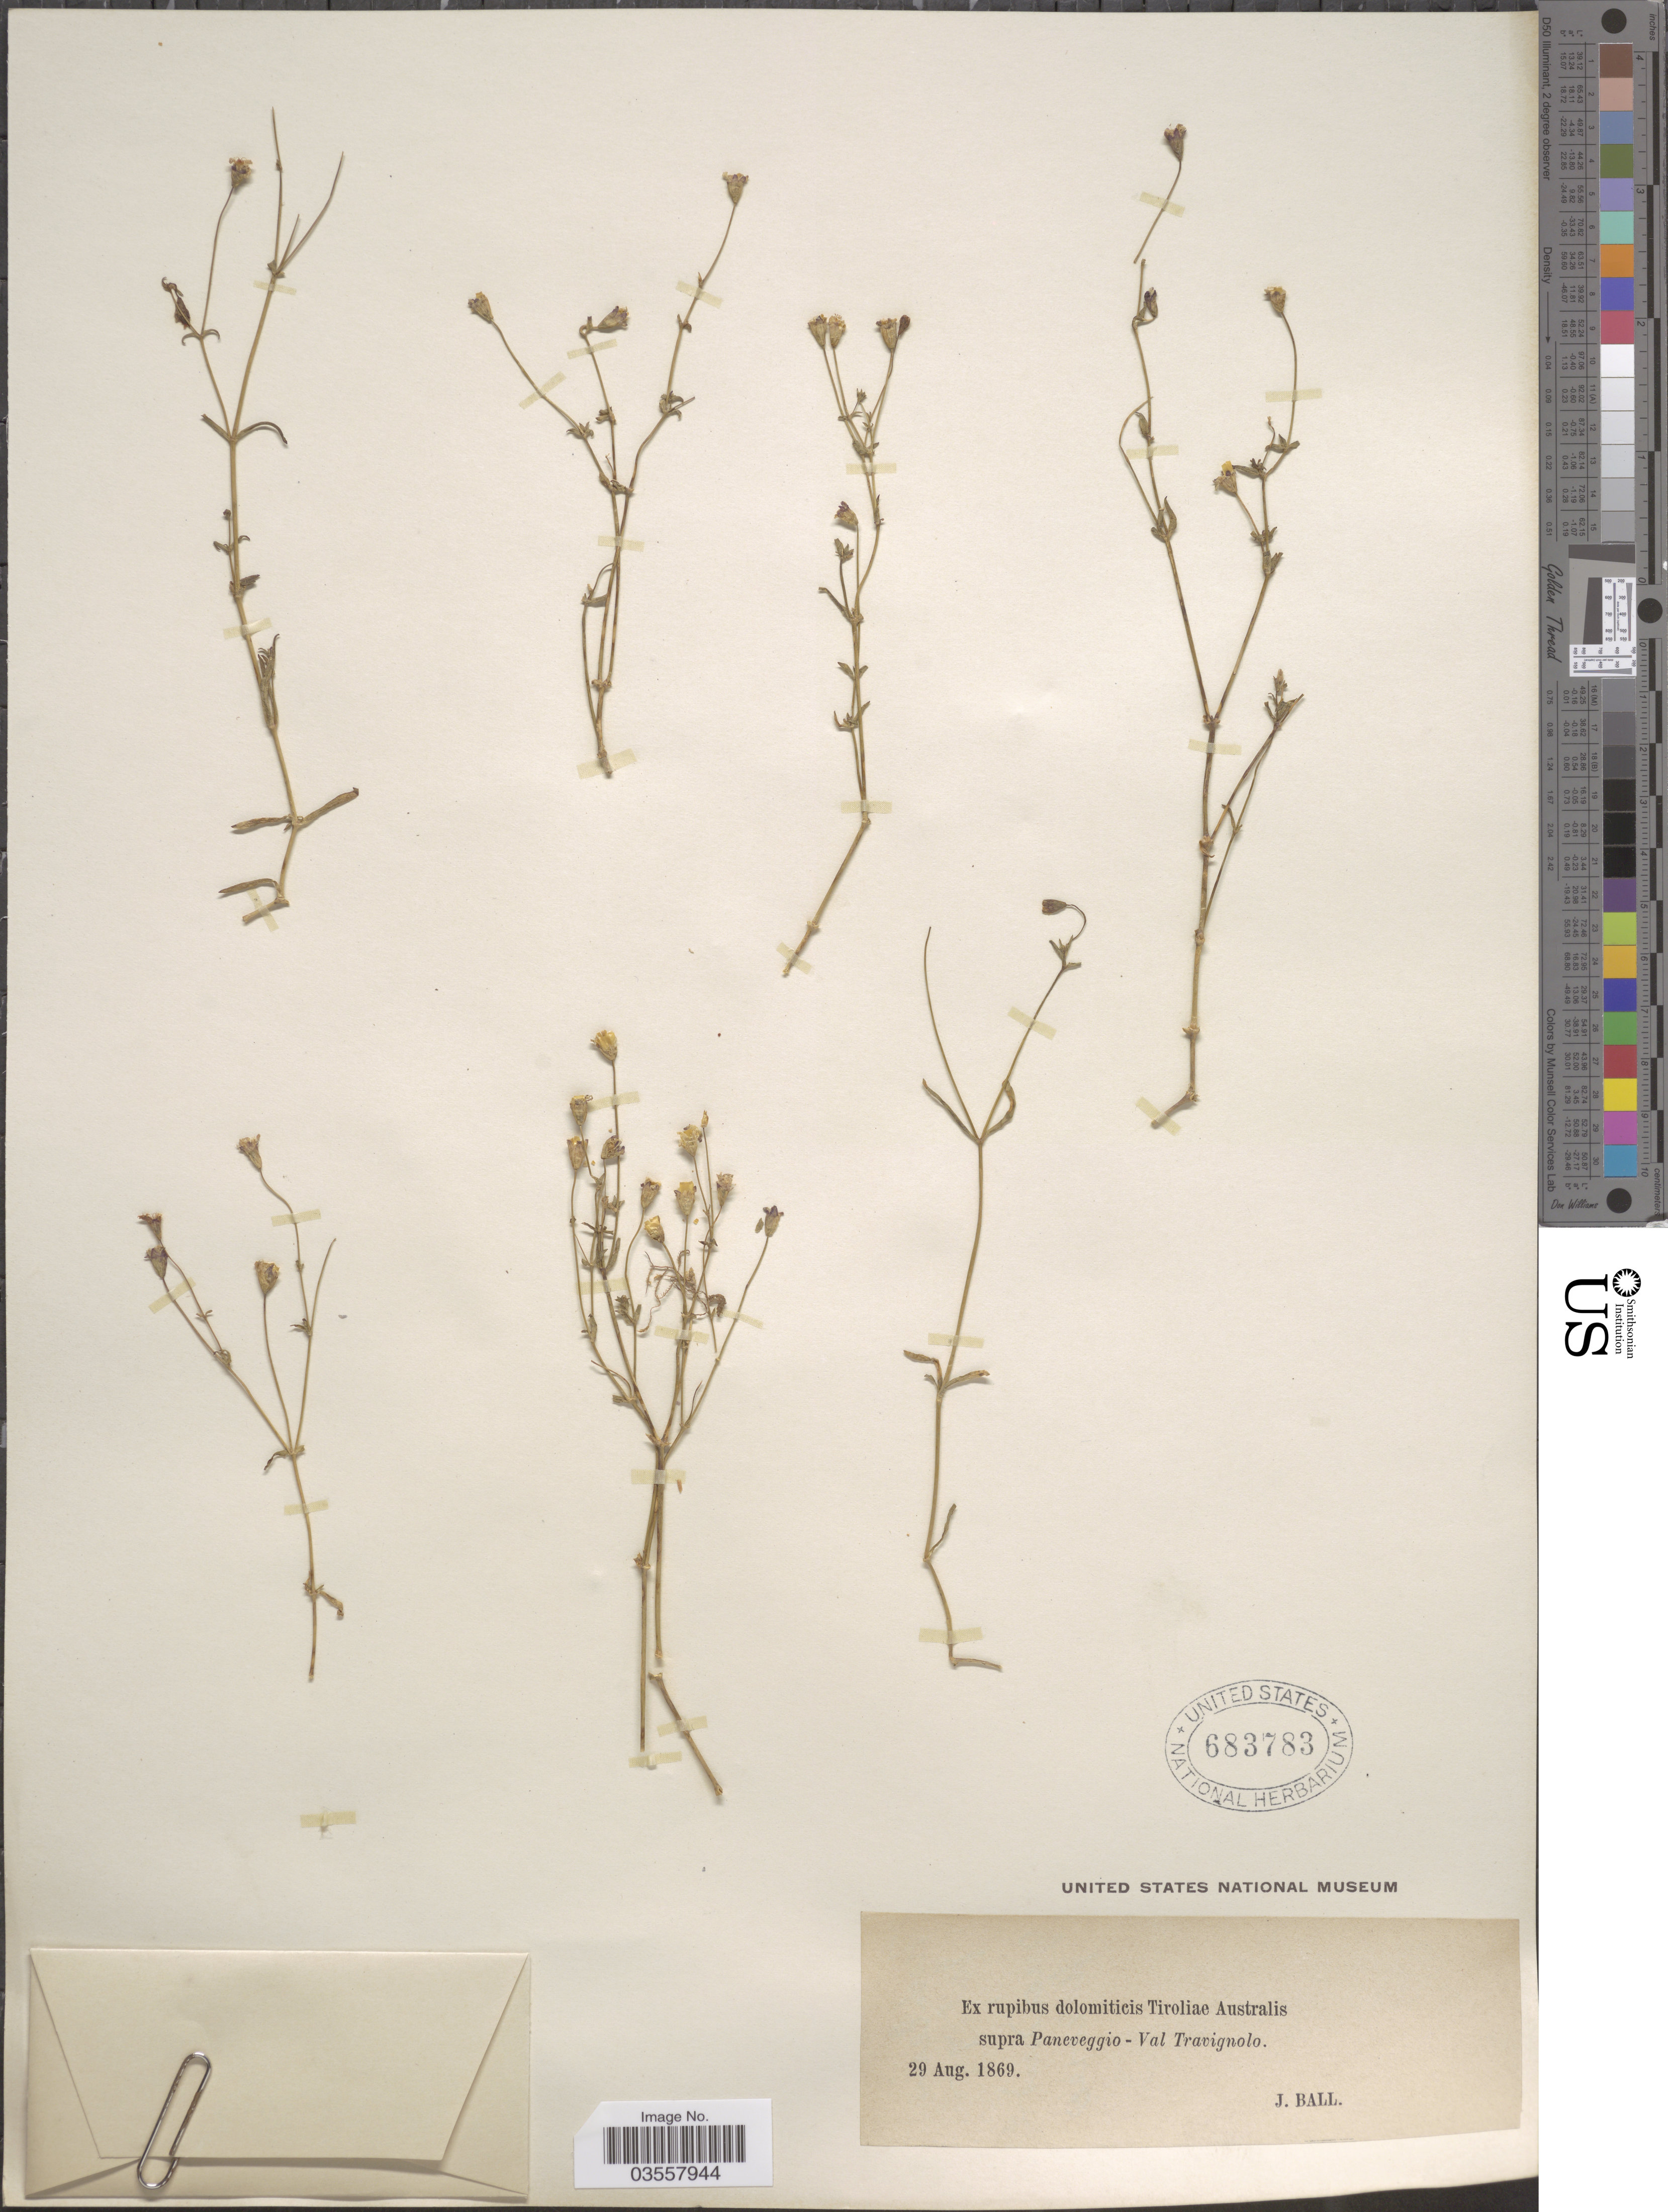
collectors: J. Ball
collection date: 1869-08-29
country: Italy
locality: Ex rupibus dolomiticis Tiroliae Australis supra Paneveggio-Val Travignolo.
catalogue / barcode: US 683783